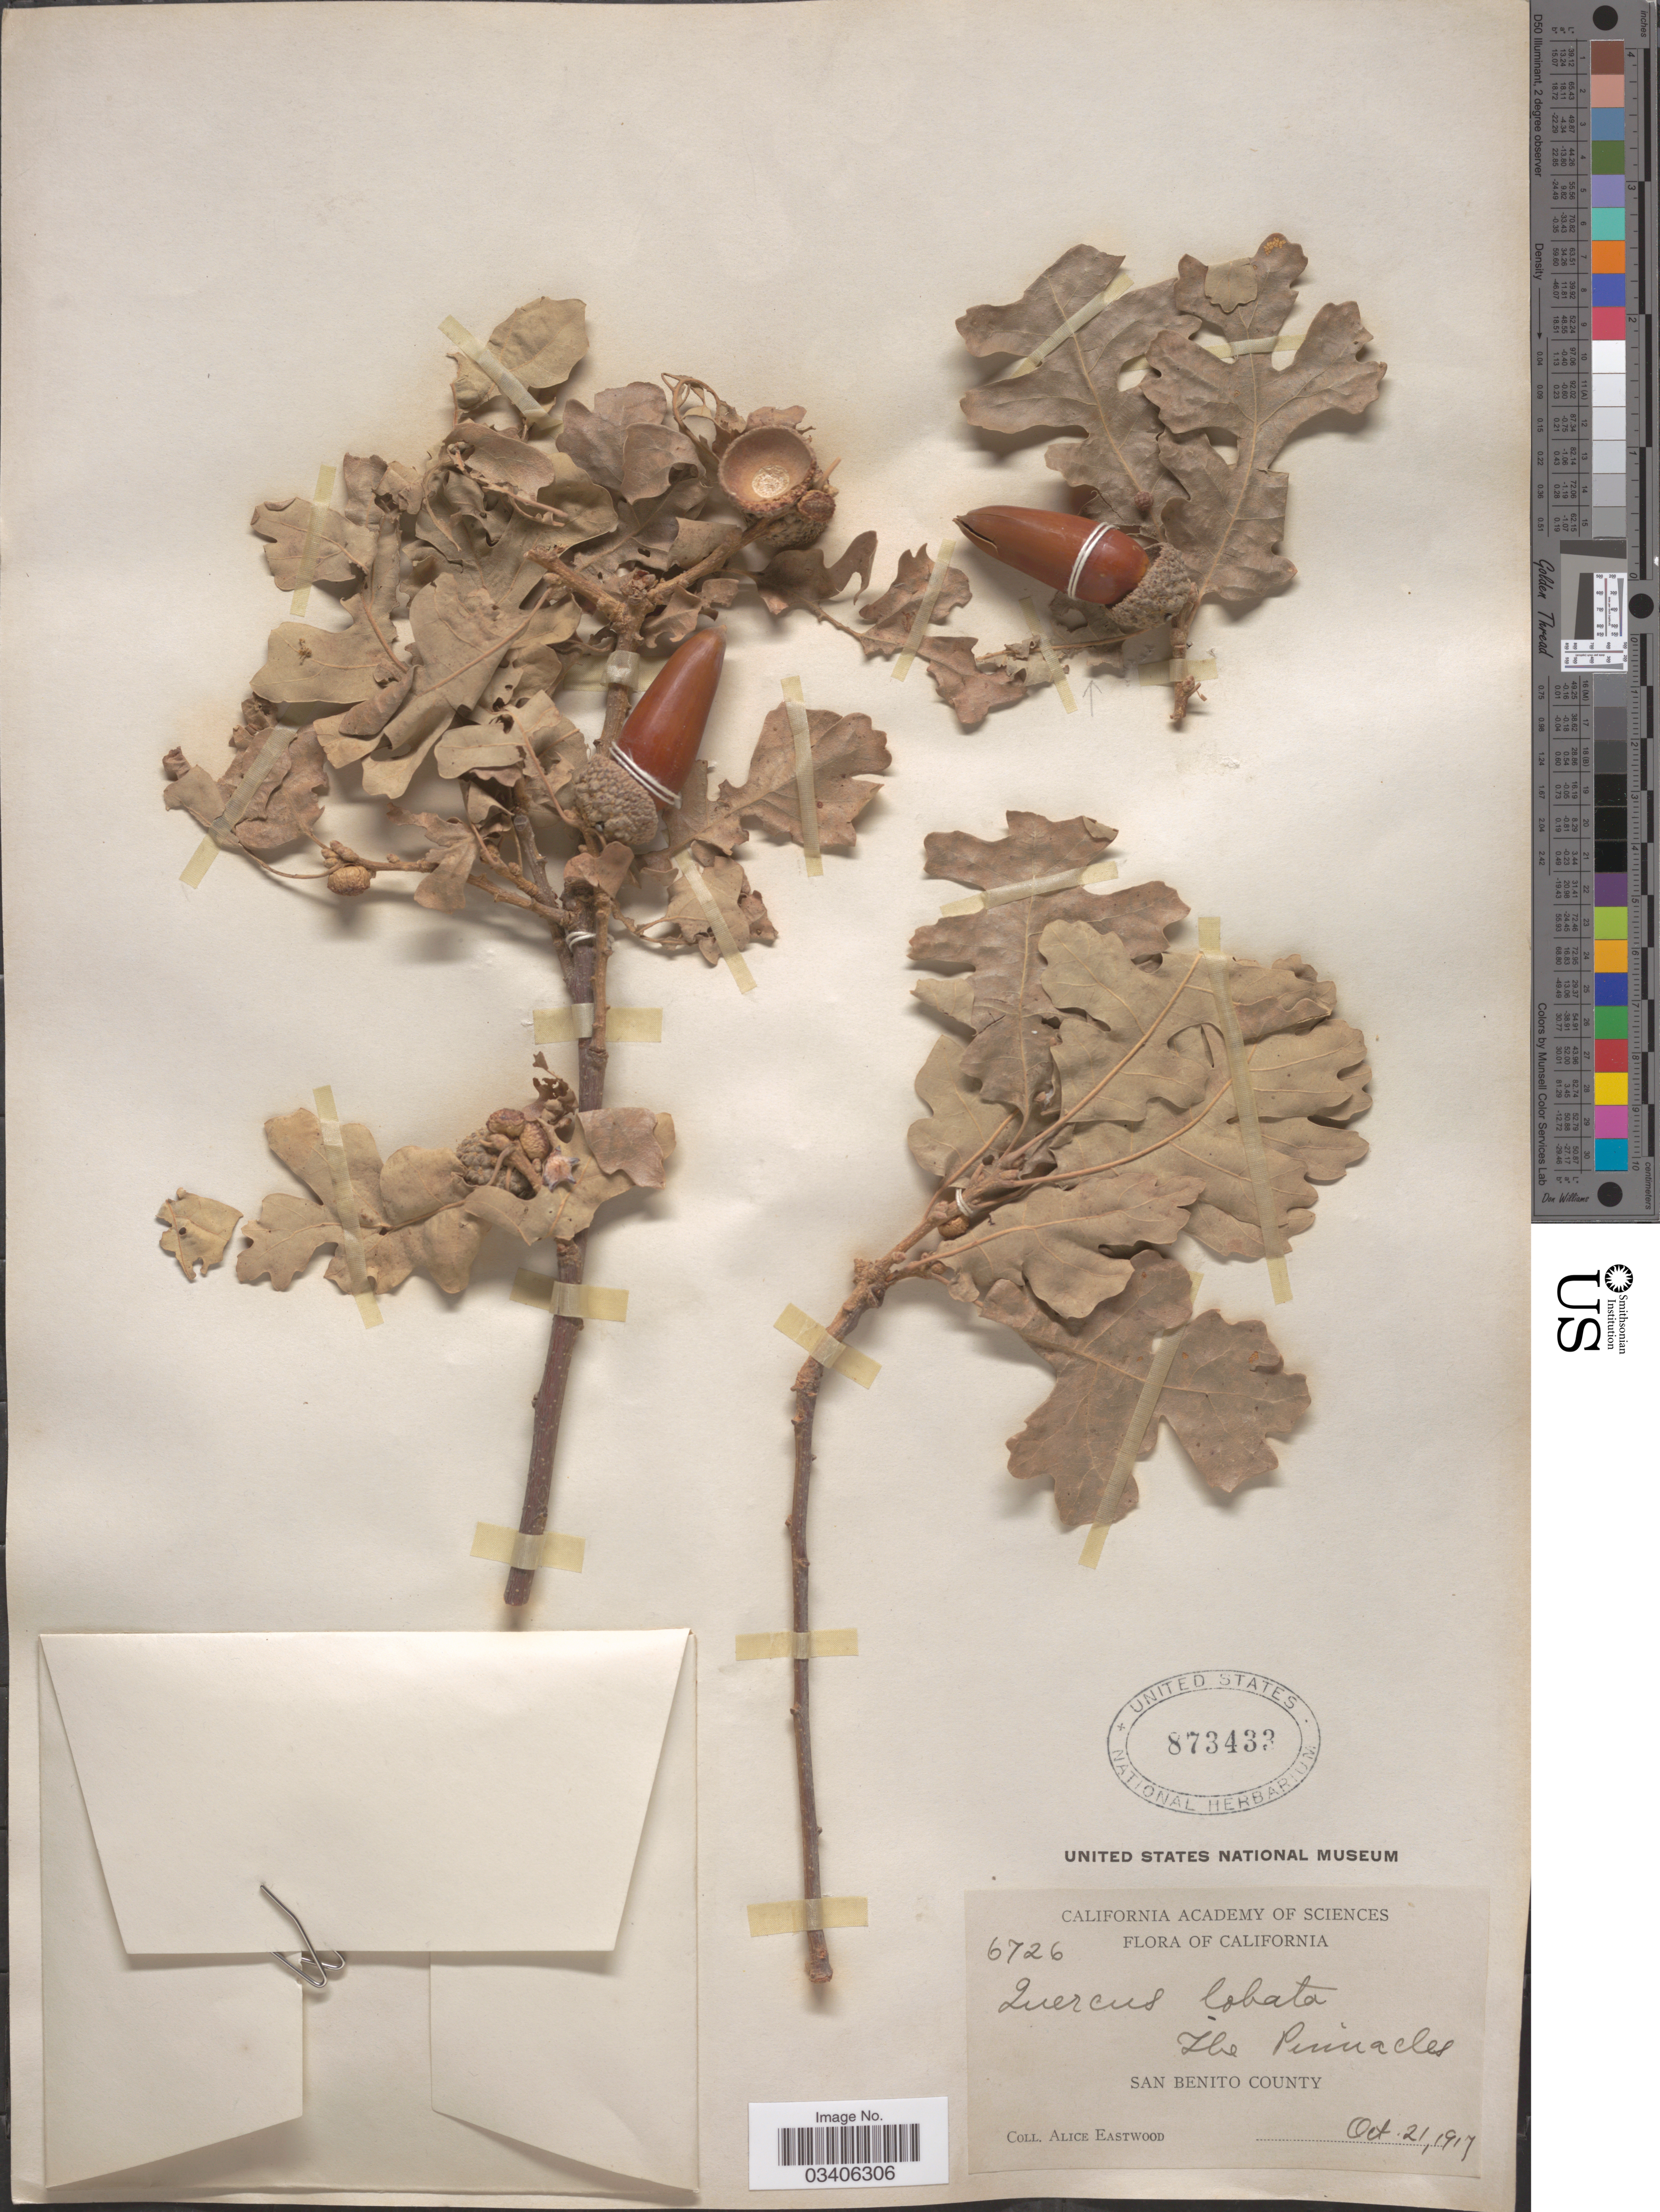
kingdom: Plantae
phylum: Tracheophyta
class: Magnoliopsida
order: Fagales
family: Fagaceae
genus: Quercus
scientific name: Quercus lobata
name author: Née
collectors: A. Eastwood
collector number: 6726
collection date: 1917-10-21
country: United States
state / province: California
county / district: San Benito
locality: The Pinnacles. San Benito County.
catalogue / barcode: US 873433